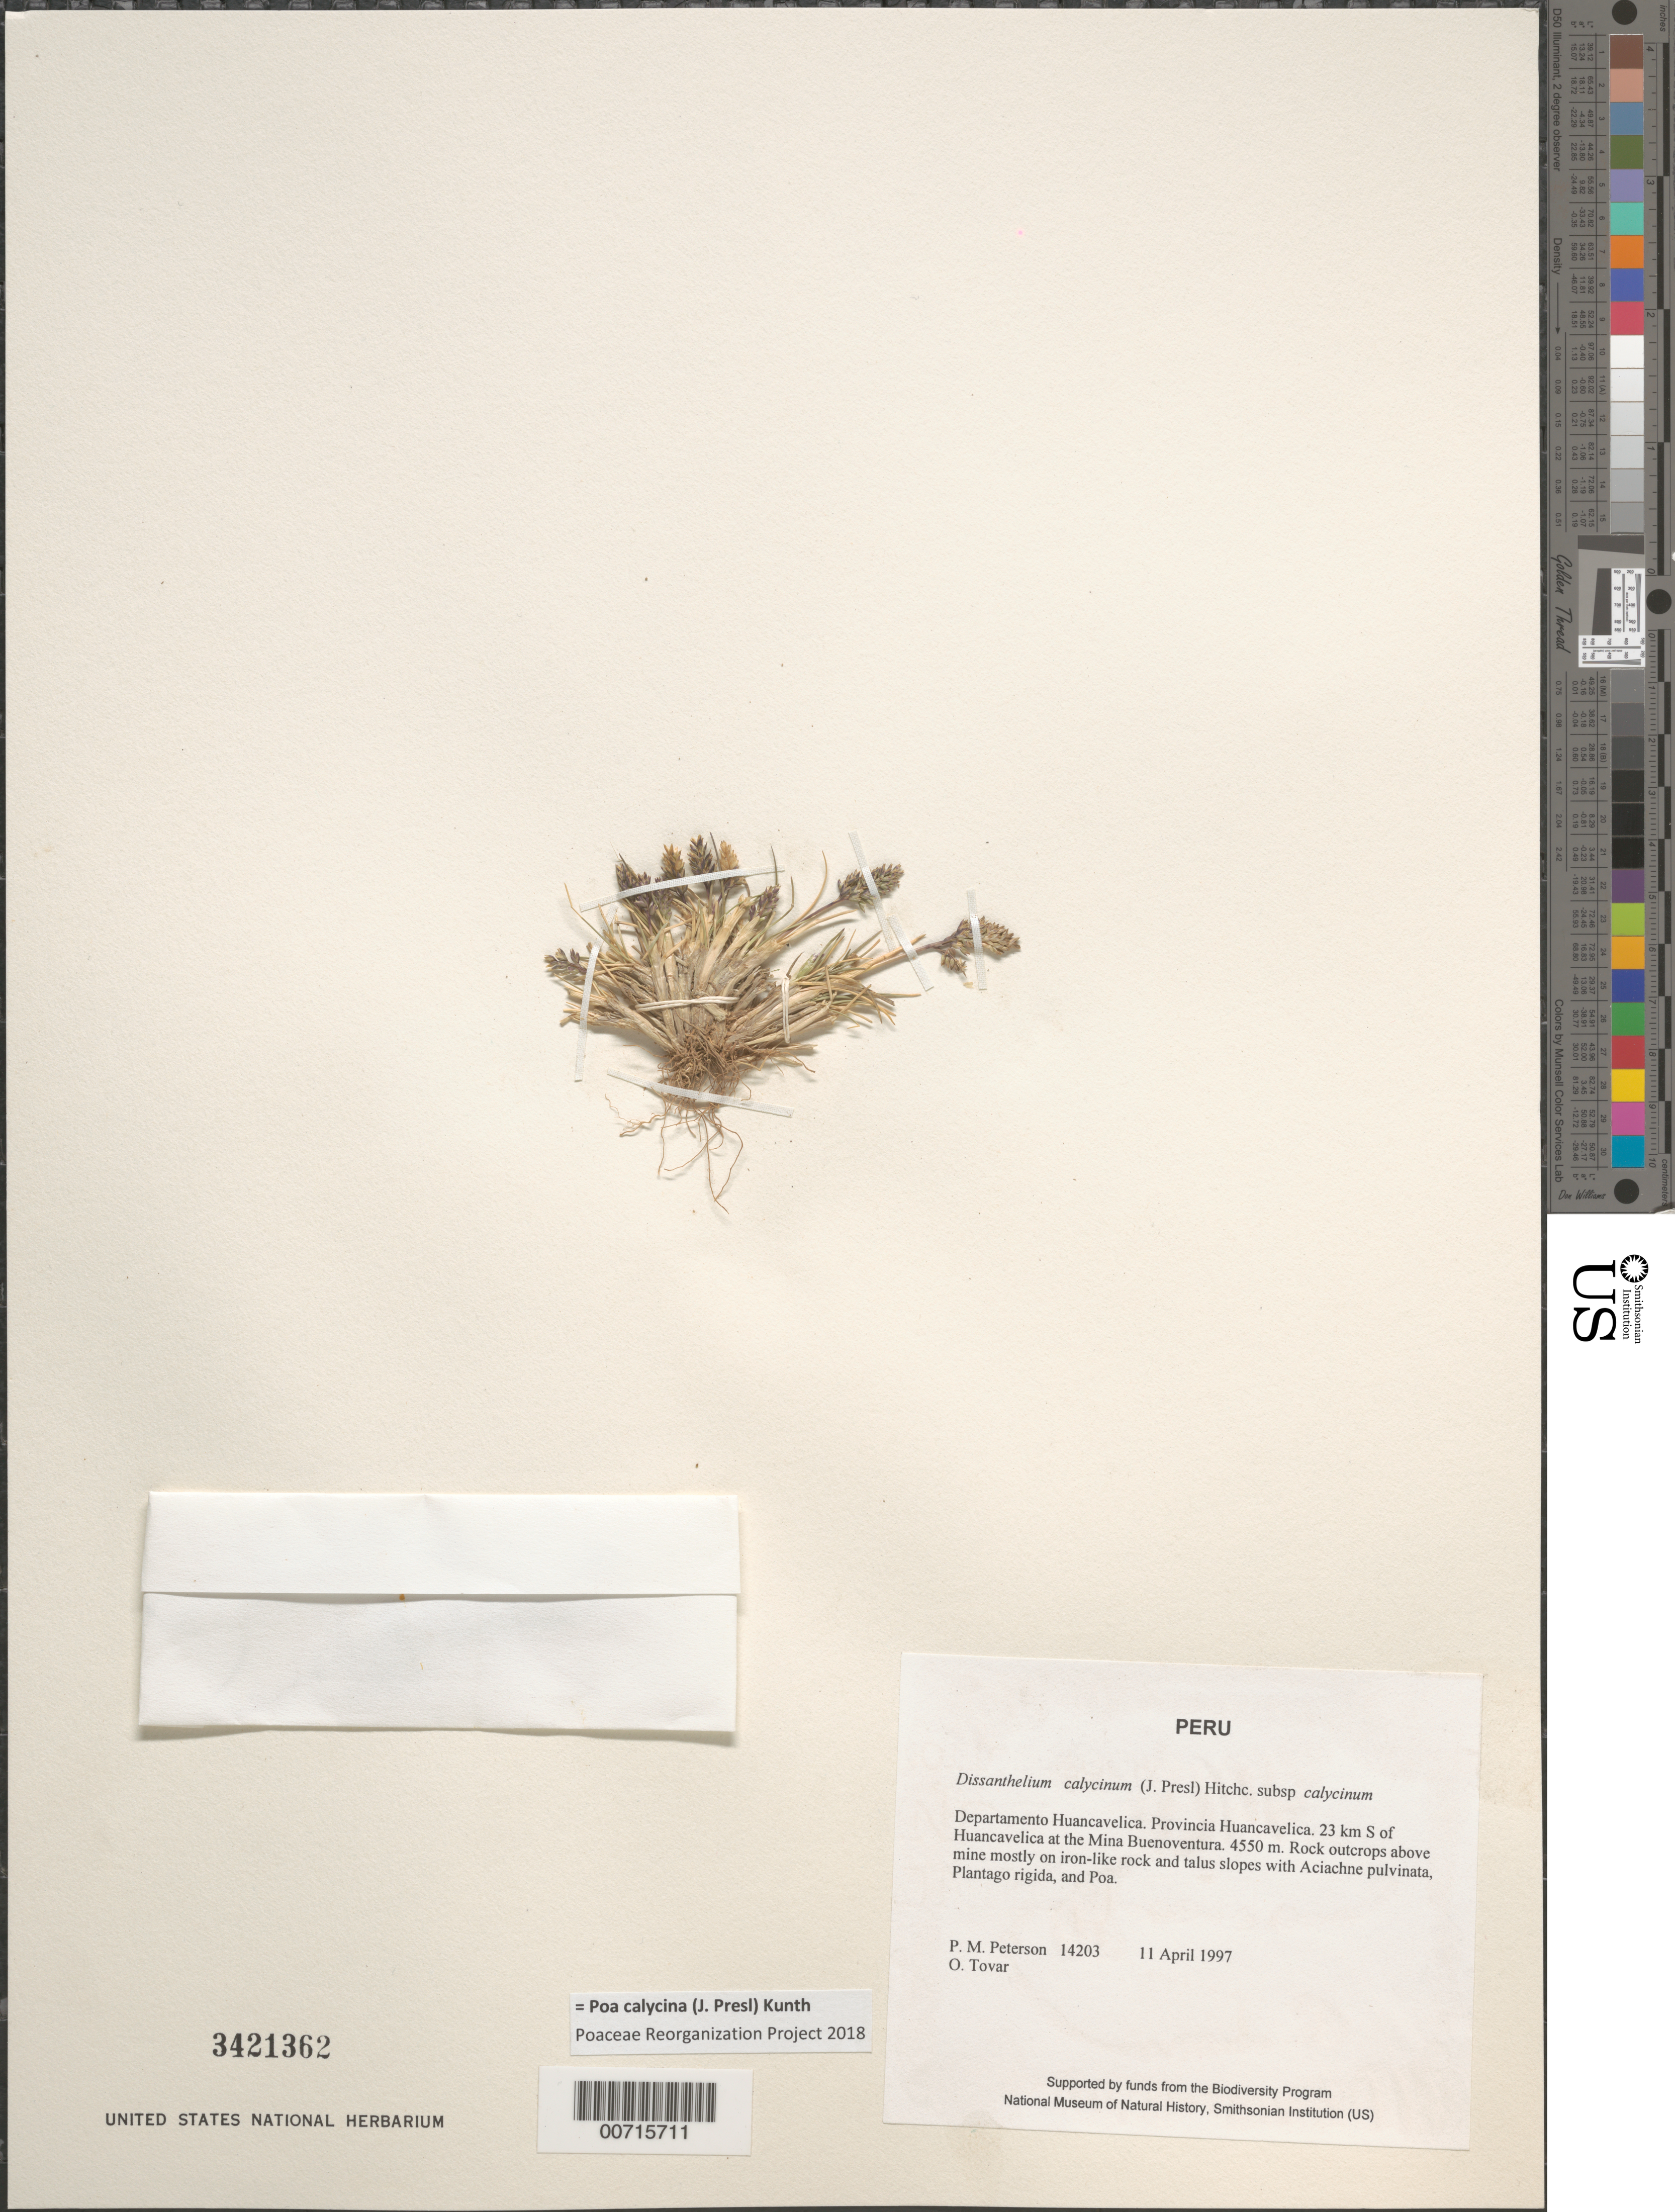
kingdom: Plantae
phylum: Tracheophyta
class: Liliopsida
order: Poales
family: Poaceae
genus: Poa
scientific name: Poa calycina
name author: (J. Presl) Kunth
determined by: Poaceae Reorganization Project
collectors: P. M. Peterson & Ó. Tovar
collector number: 14203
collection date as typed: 11 Apr 1997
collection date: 1997-04-11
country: Peru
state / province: Huancavelica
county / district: Huancavelica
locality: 23 km S of Huancavelica at the Mina Buenoventura.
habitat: Rock outcrops above mine mostly on iron-like rock and talus slopes with Aciachne pulvinata, Plantago rigida, and Poa.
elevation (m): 4550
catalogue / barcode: US 3421362